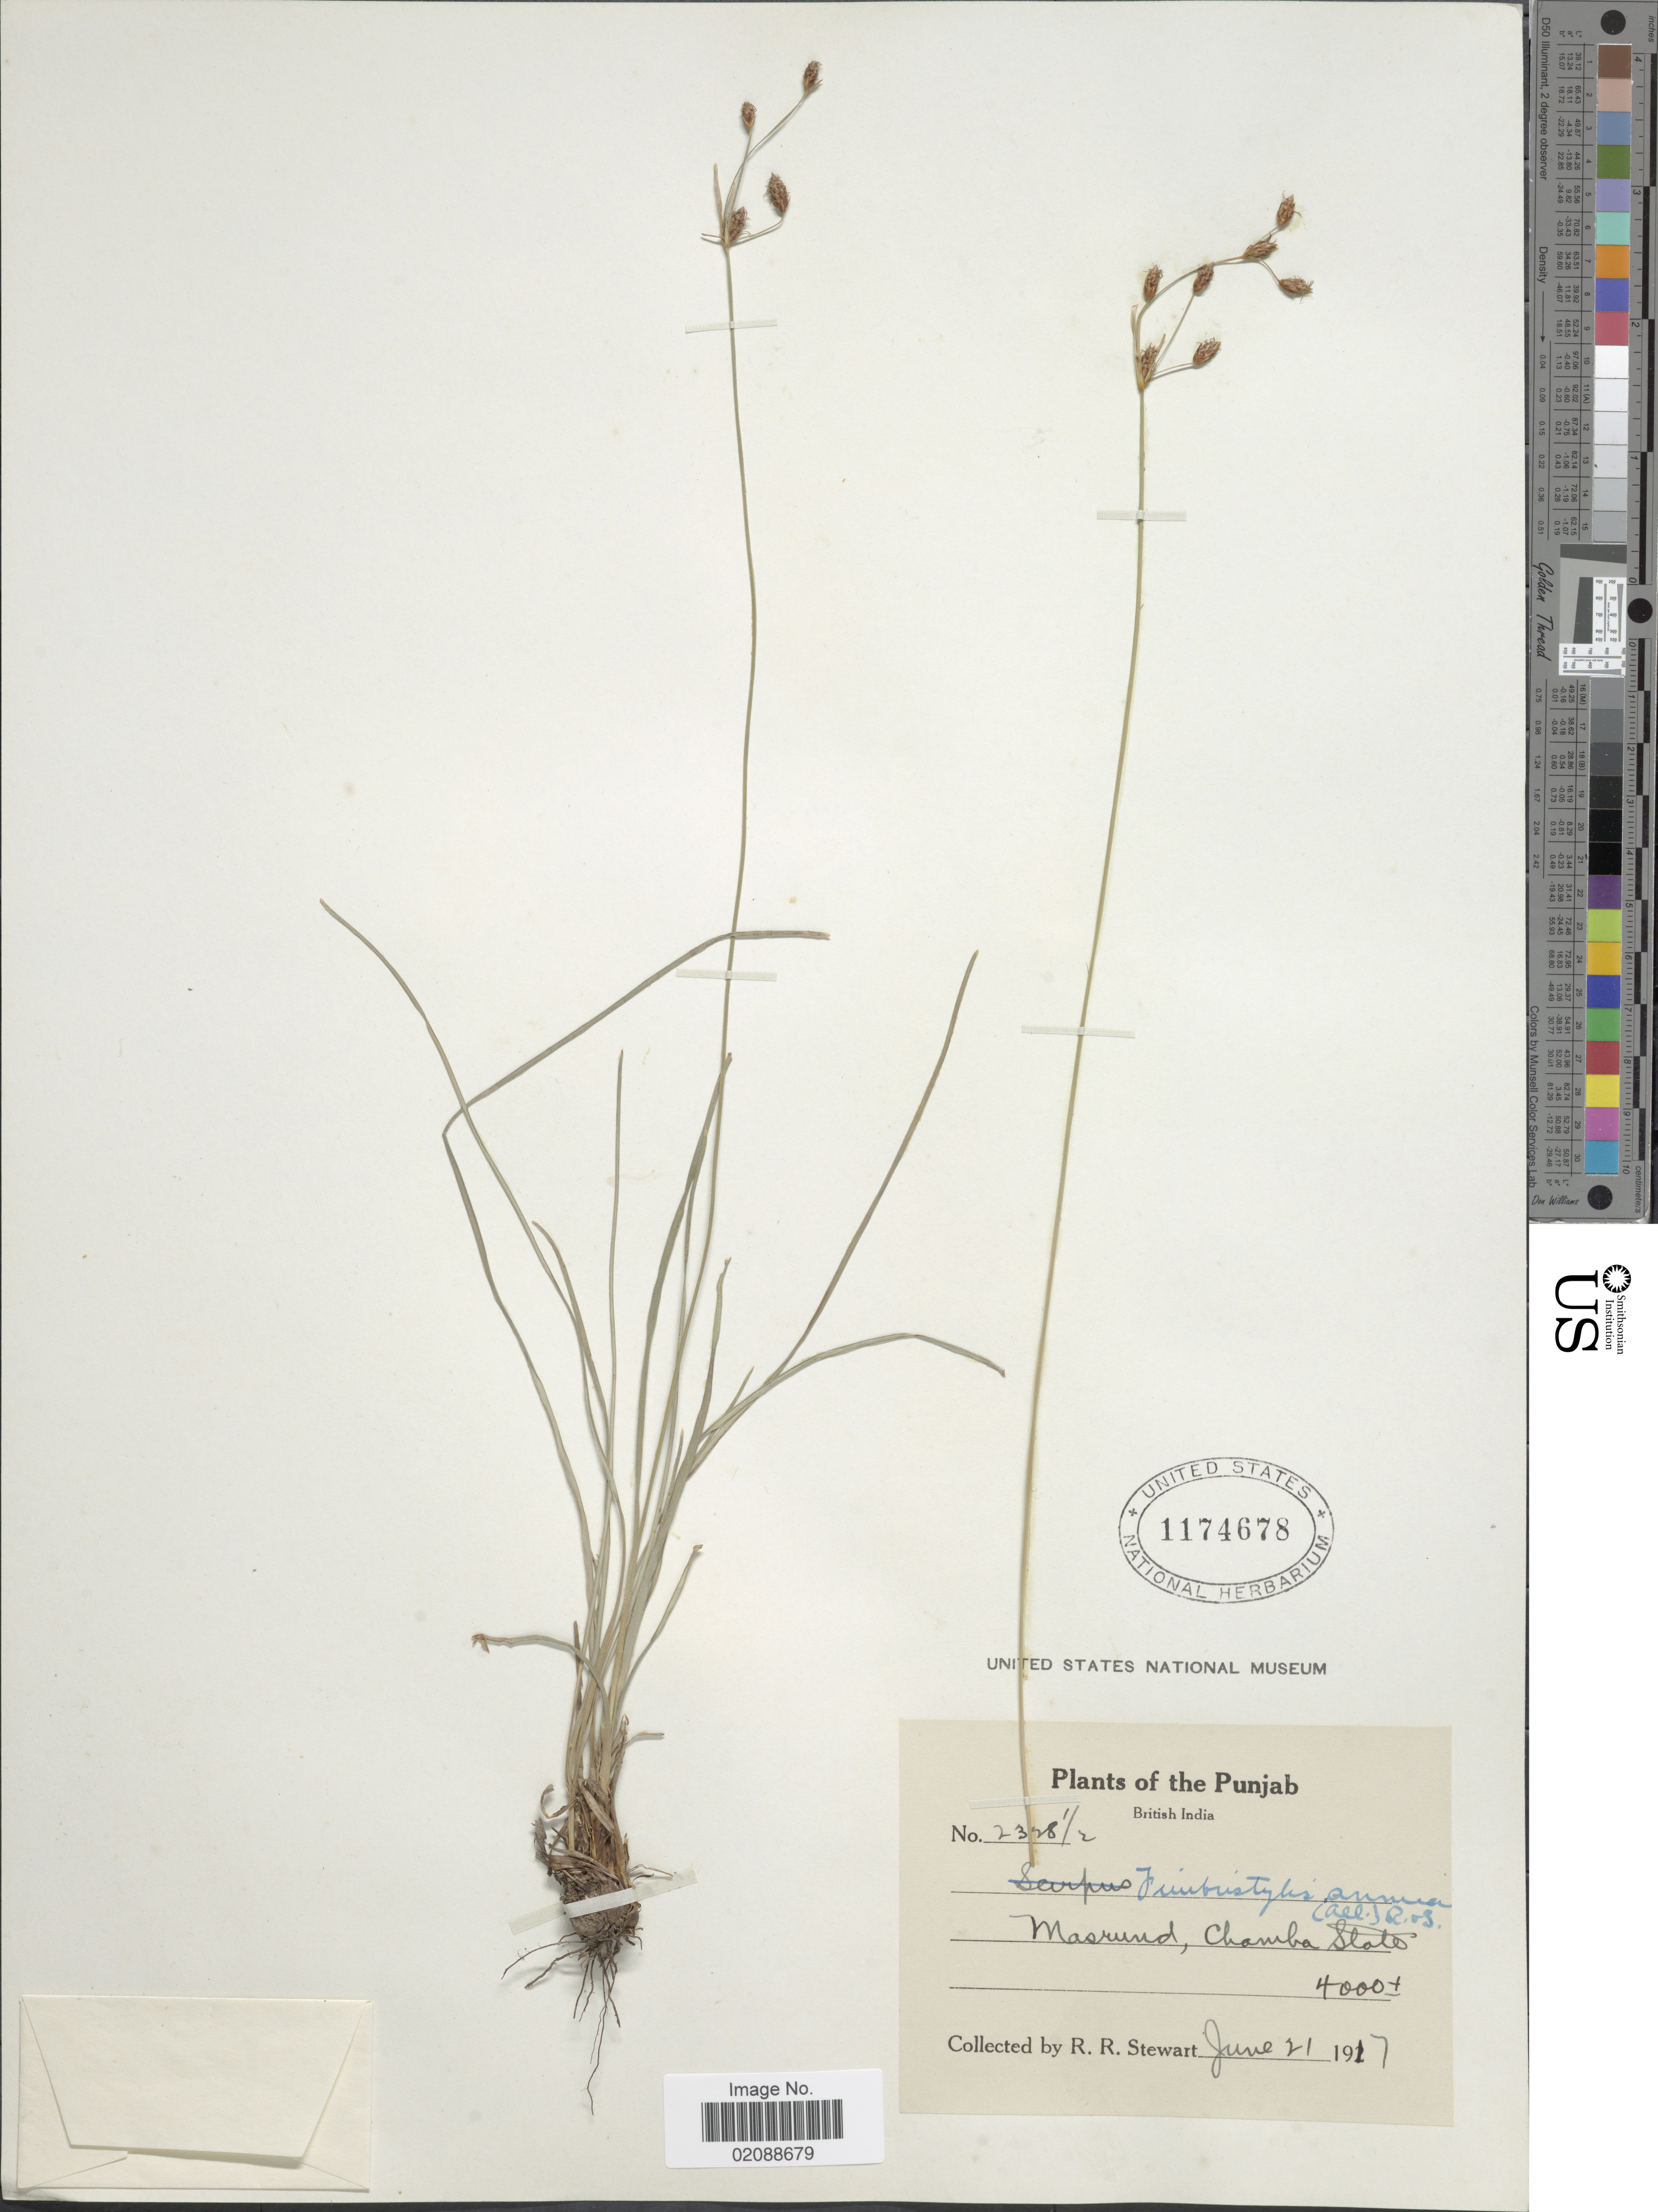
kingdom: Plantae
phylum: Tracheophyta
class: Liliopsida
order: Poales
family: Cyperaceae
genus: Fimbristylis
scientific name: Fimbristylis annua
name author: (All.) Roem. & Schult.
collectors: R. R. Stewart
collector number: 2328½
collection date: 1917-06-21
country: India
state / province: Punjab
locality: British India, Masrund, Chamba State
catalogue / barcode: US 1174678